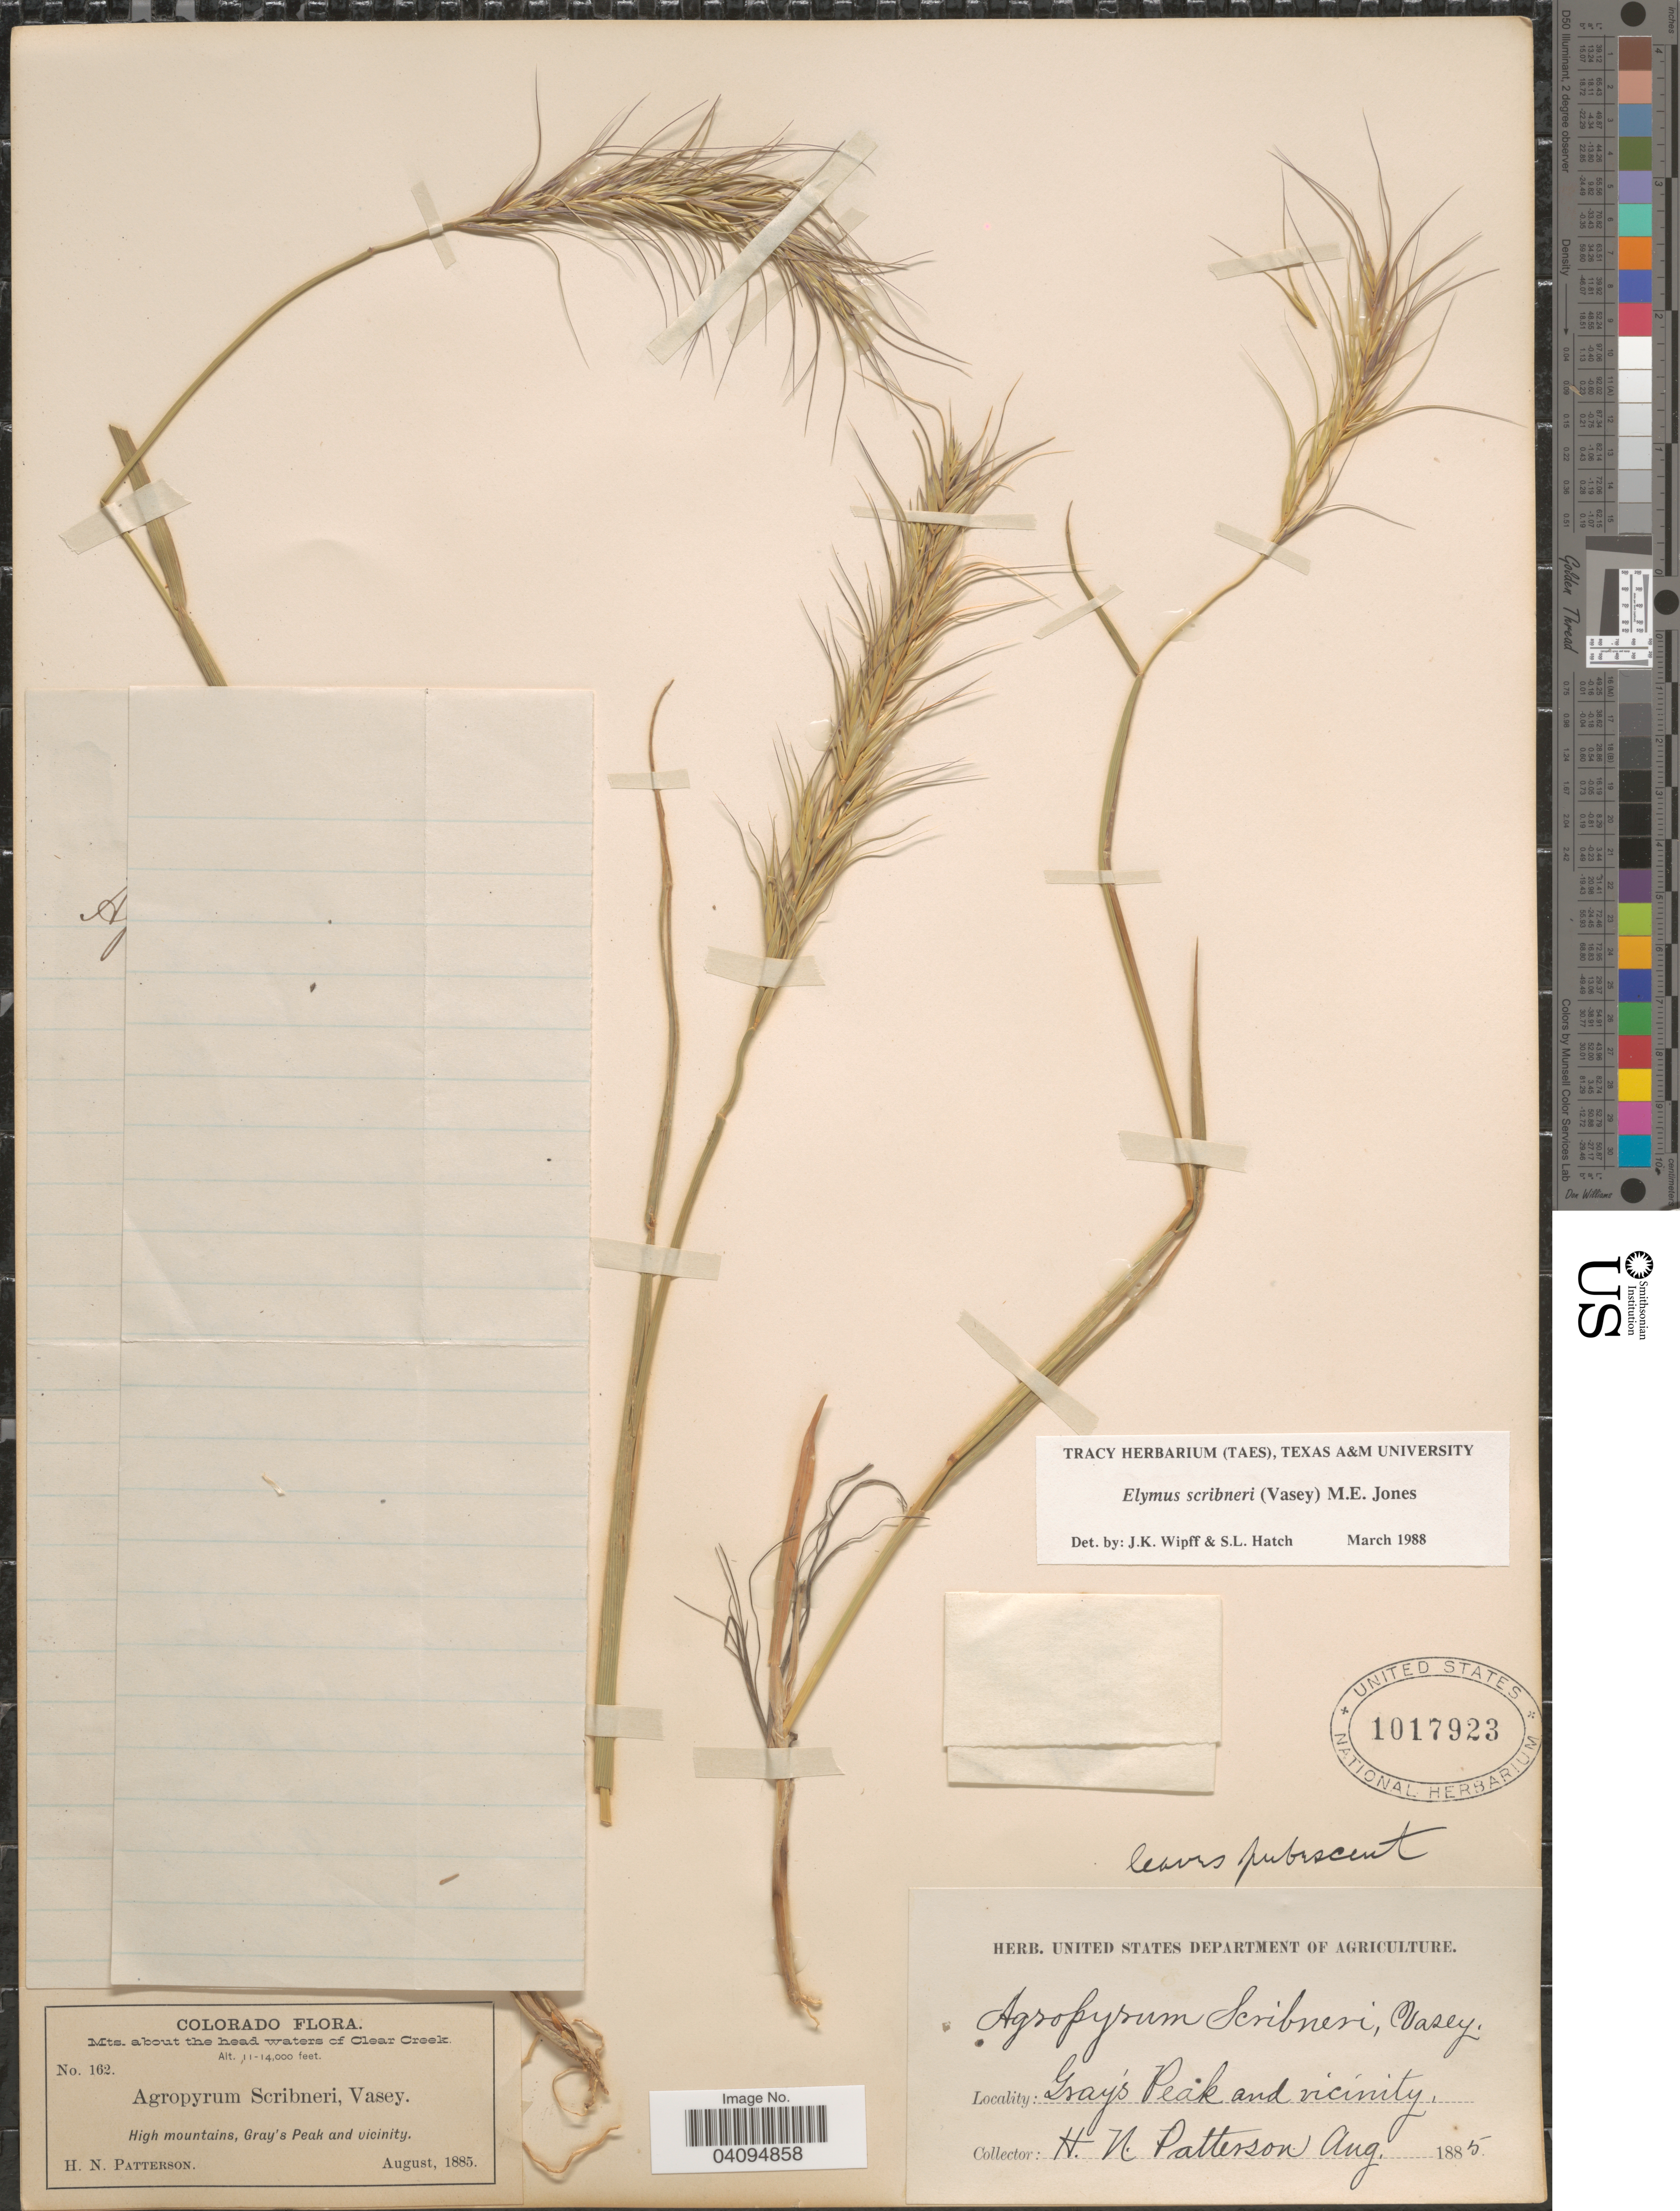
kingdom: Plantae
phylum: Tracheophyta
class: Liliopsida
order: Poales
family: Poaceae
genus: Elymus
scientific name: Elymus scribneri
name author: (Vasey) M.E. Jones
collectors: H. N. Patterson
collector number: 162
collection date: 1885-08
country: United States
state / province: Colorado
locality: Mts. about the head waters of Clear Creek. High mountains, Gray's Peak and vicinity.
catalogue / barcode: US 1017923